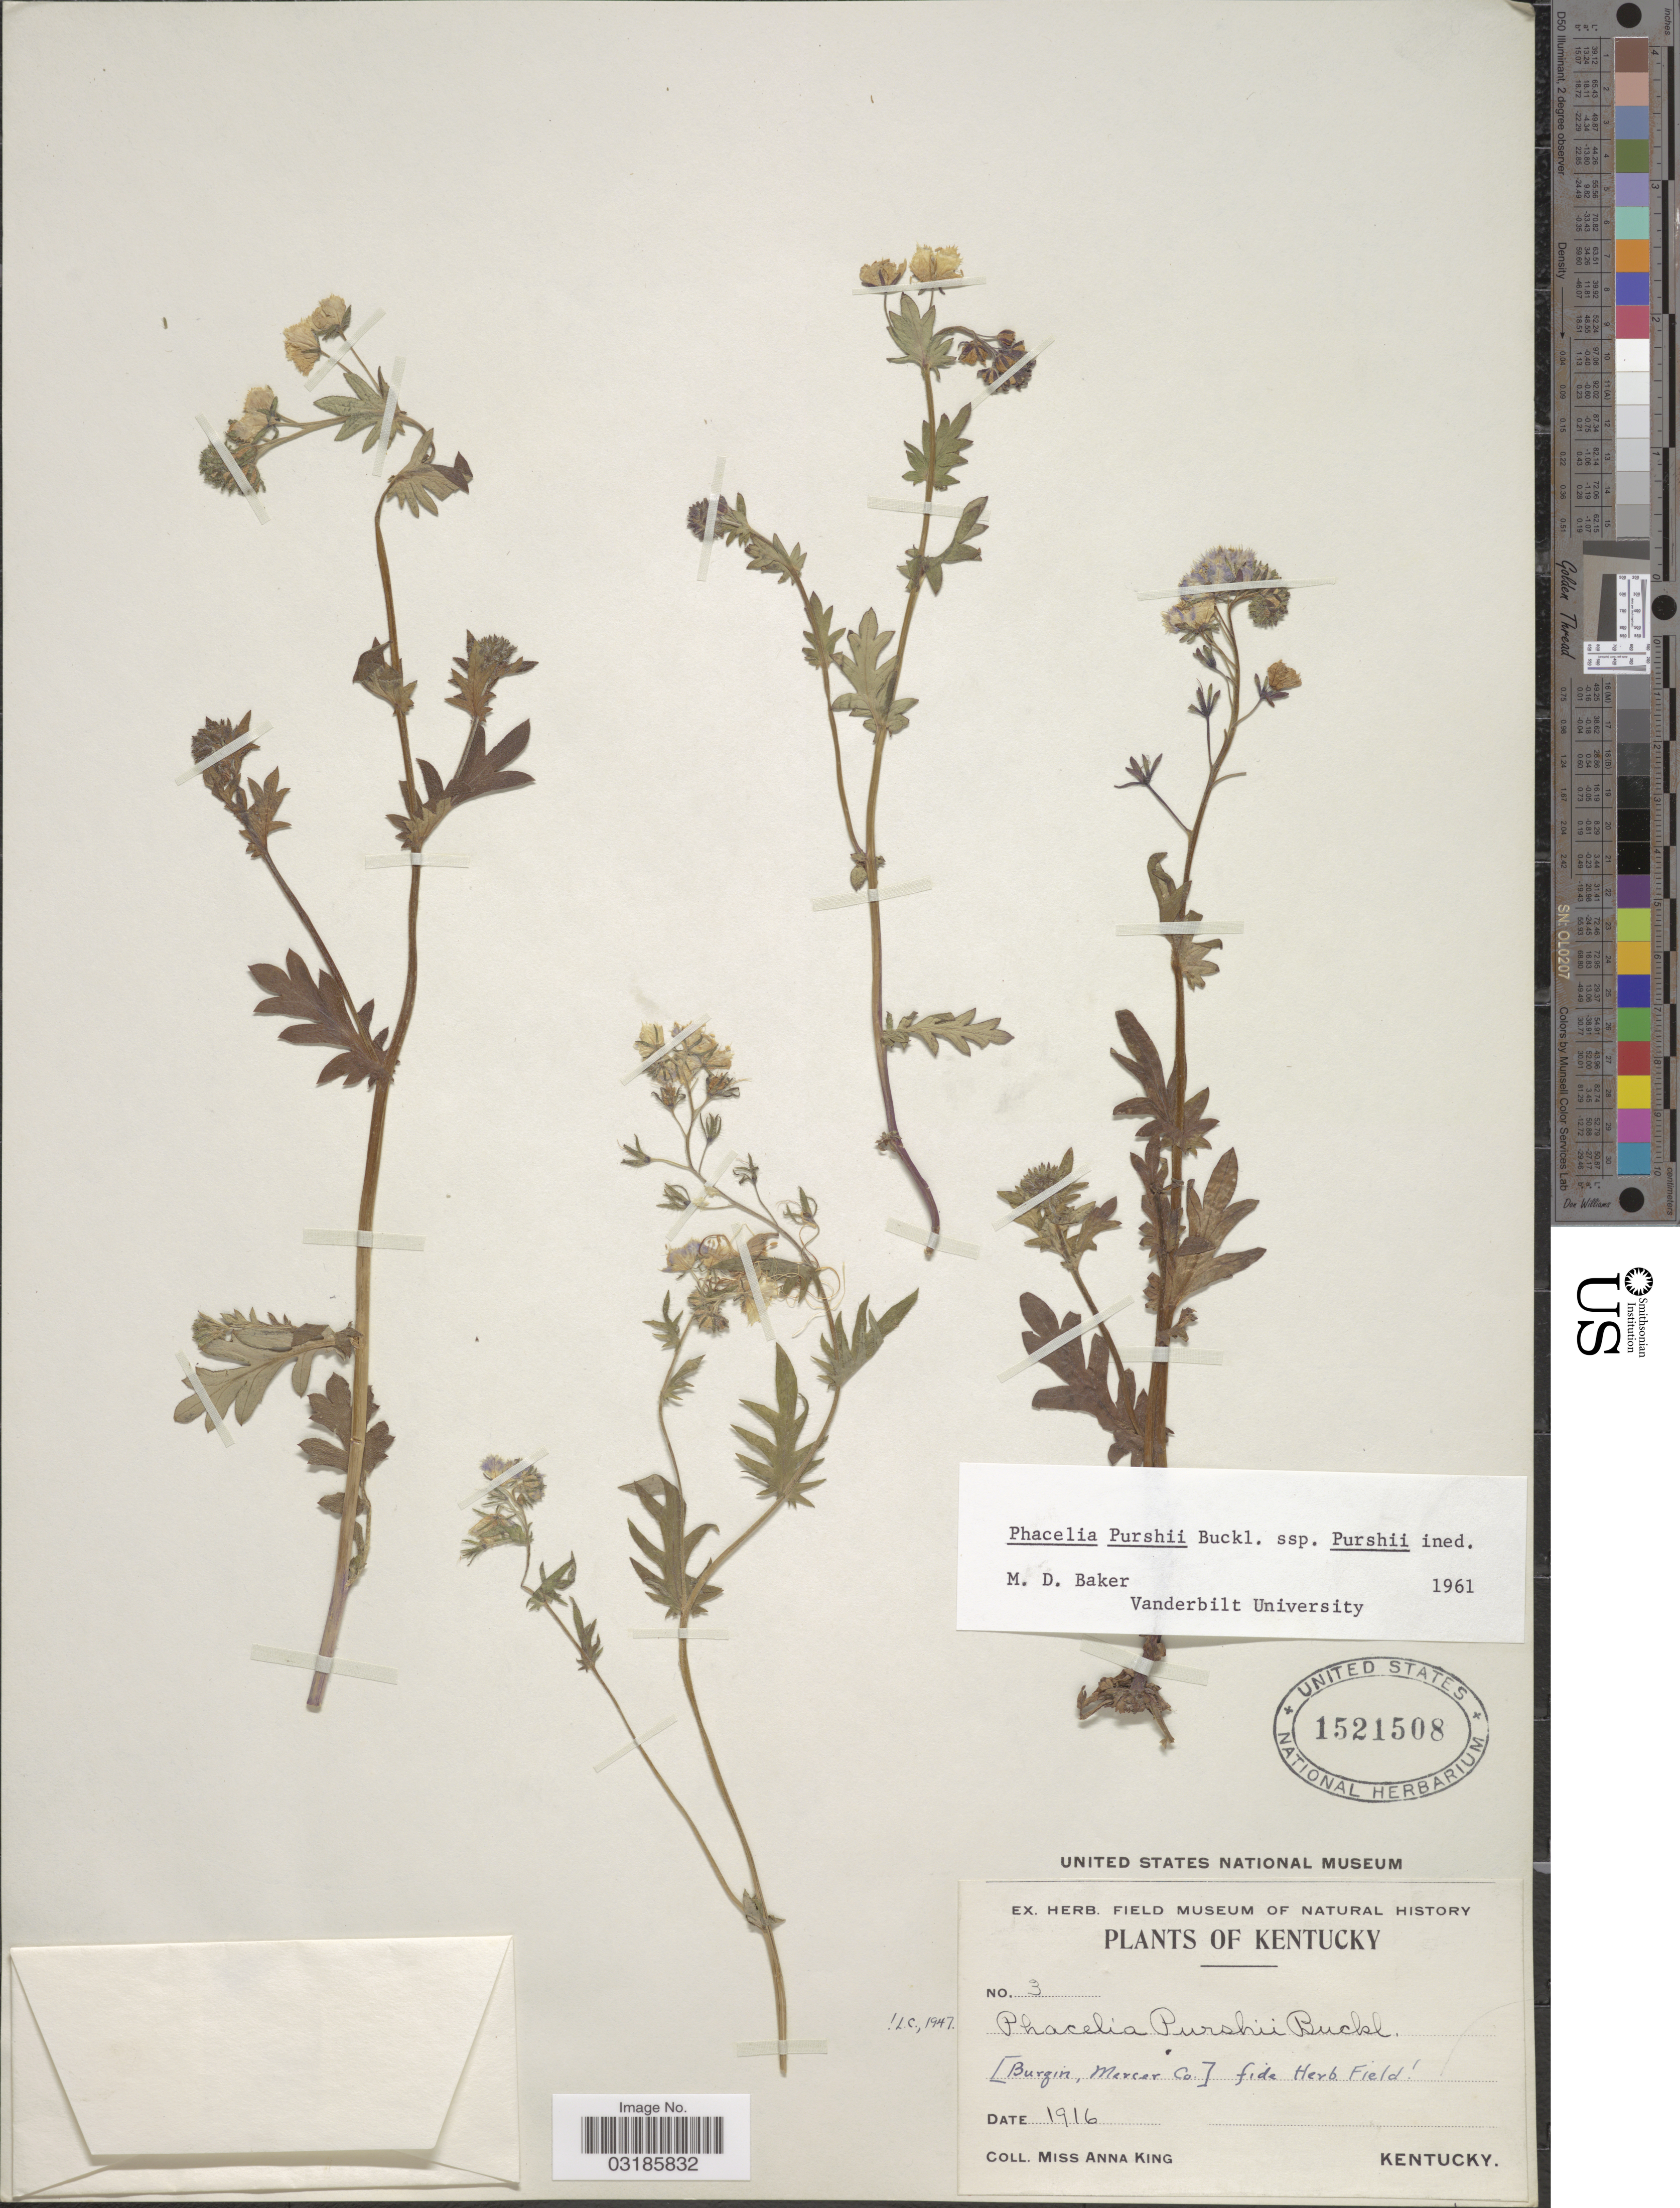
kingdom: Plantae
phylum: Tracheophyta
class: Magnoliopsida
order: Boraginales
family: Hydrophyllaceae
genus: Phacelia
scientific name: Phacelia purshii subsp. purshii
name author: Buckley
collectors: A. King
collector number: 3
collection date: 1916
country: United States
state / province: Kentucky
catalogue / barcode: US 1521508